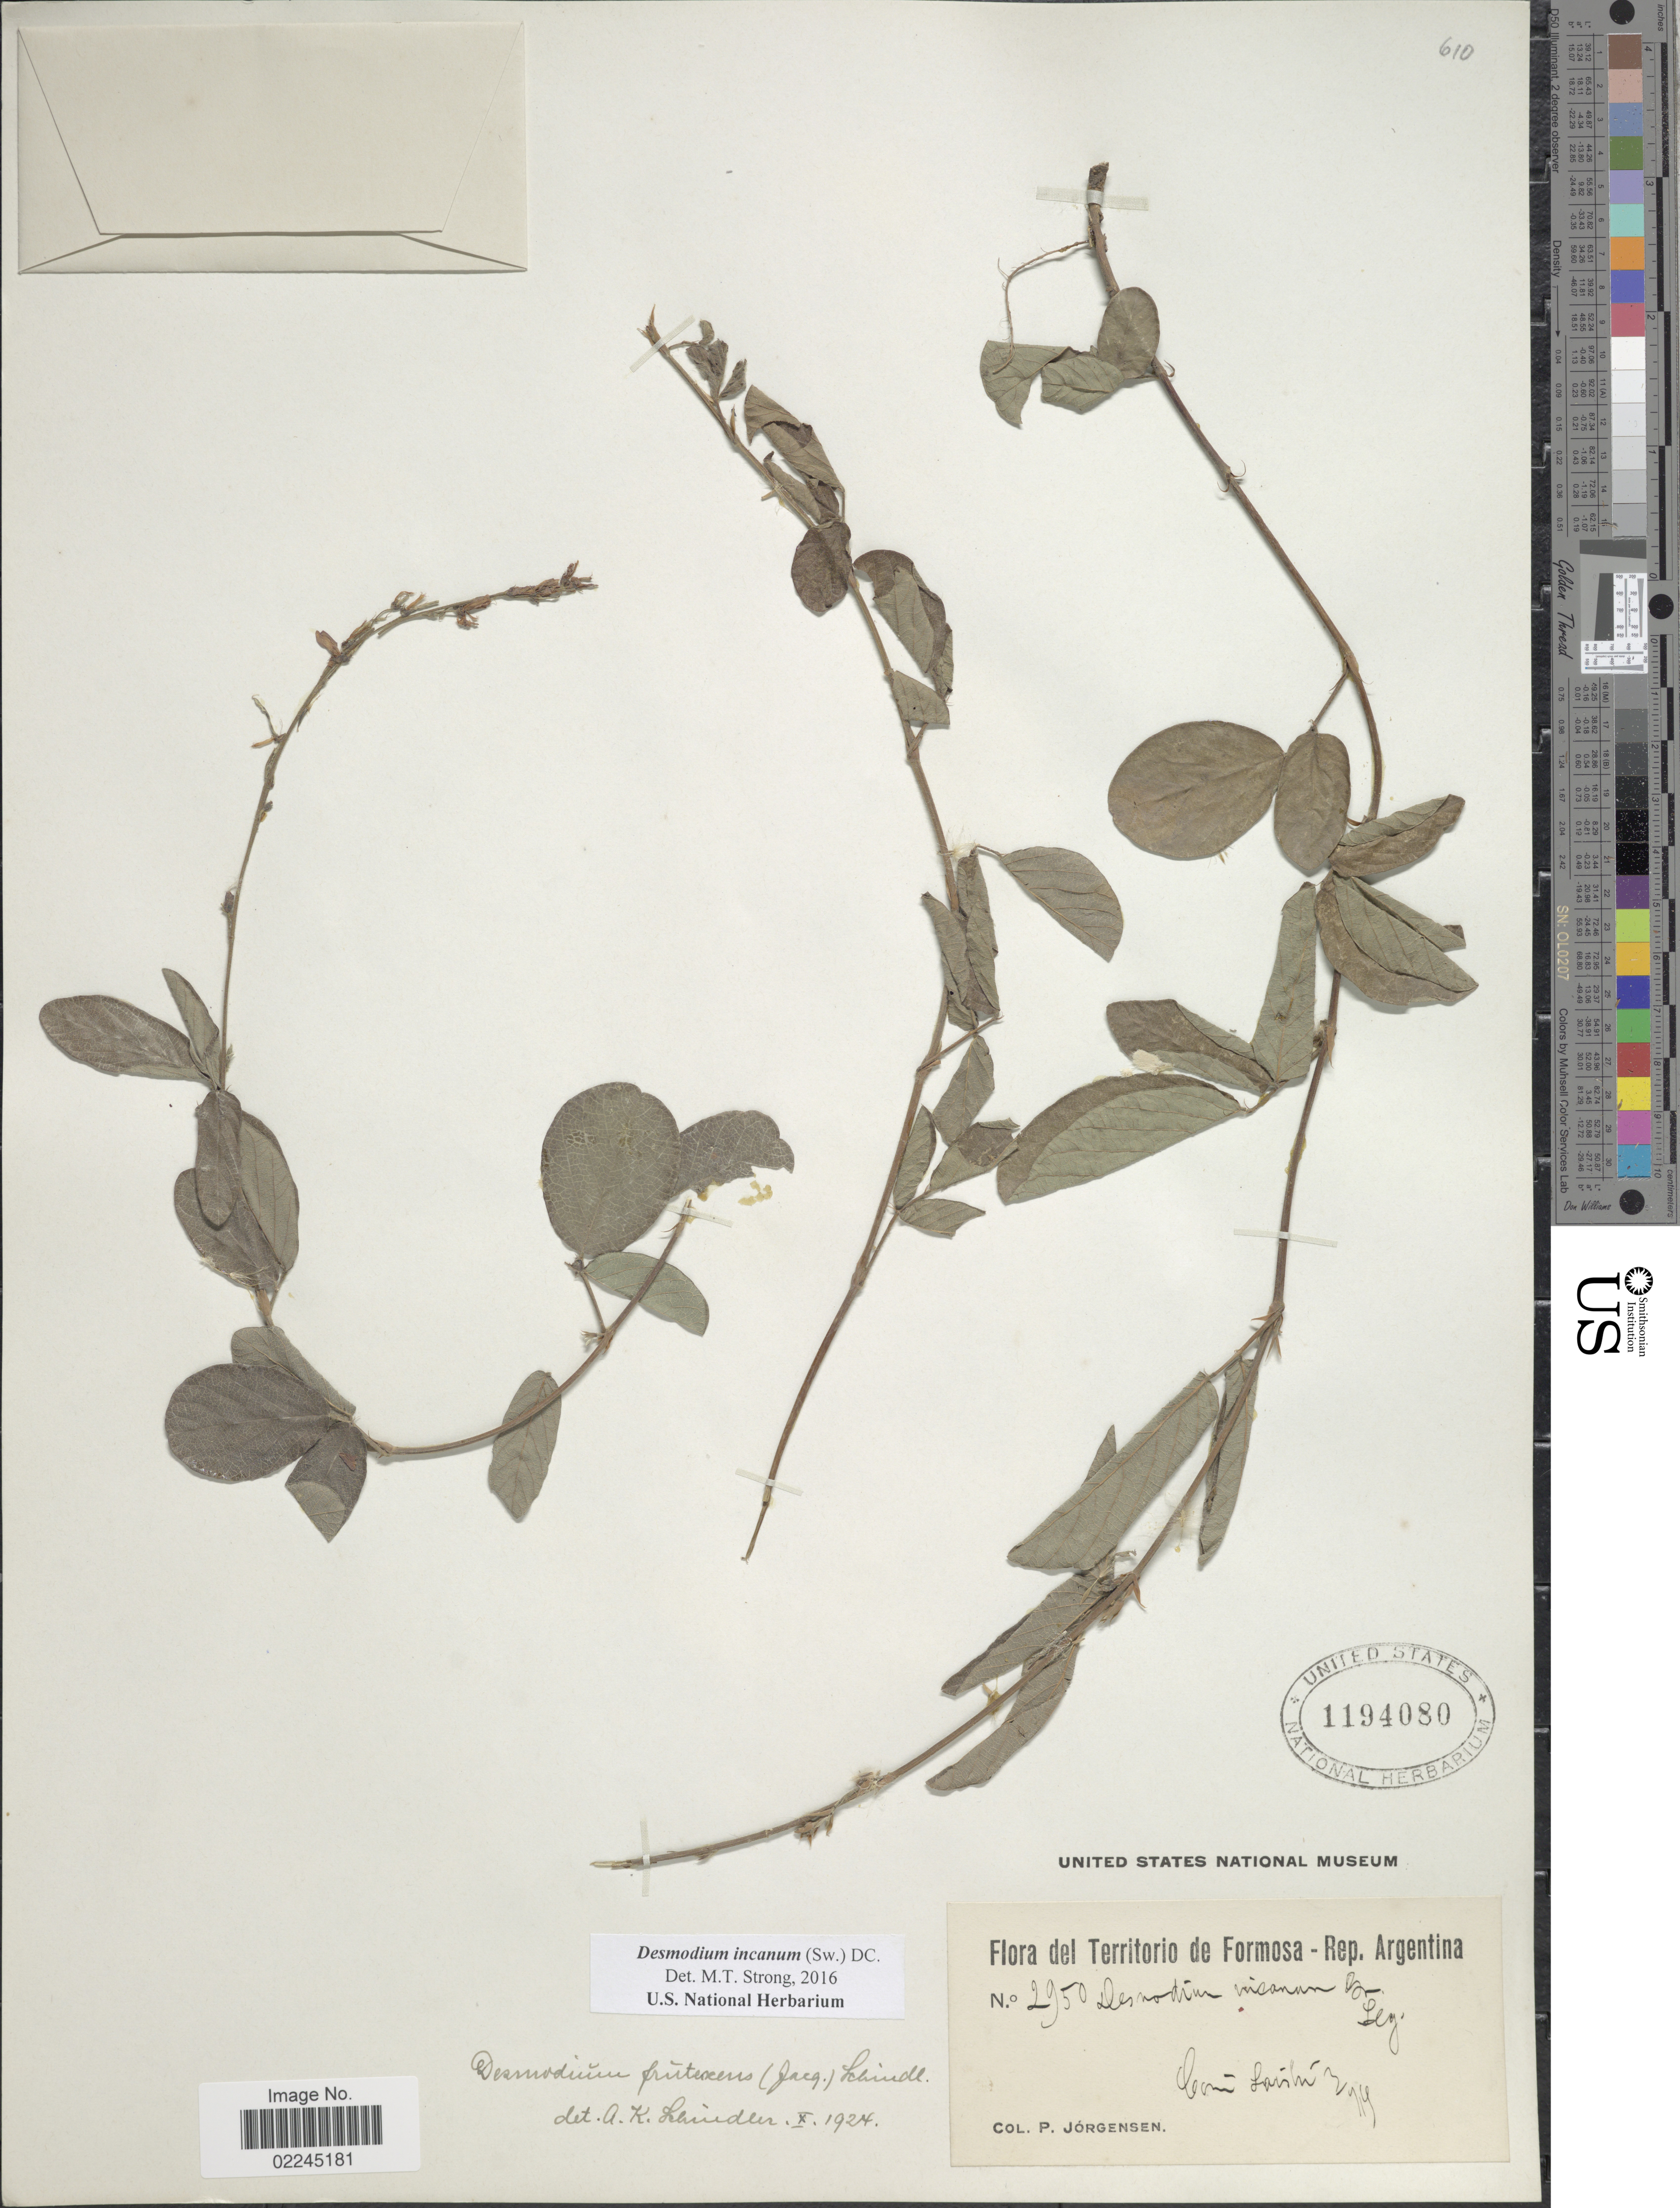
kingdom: Plantae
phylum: Tracheophyta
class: Magnoliopsida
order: Fabales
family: Fabaceae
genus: Desmodium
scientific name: Desmodium incanum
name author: (Sw.) DC.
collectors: P. Jörgensen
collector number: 2950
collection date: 1919-03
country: Argentina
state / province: Formosa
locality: Territorio de Formosa - Rep. Argentina. Laishi.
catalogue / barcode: US 1194080